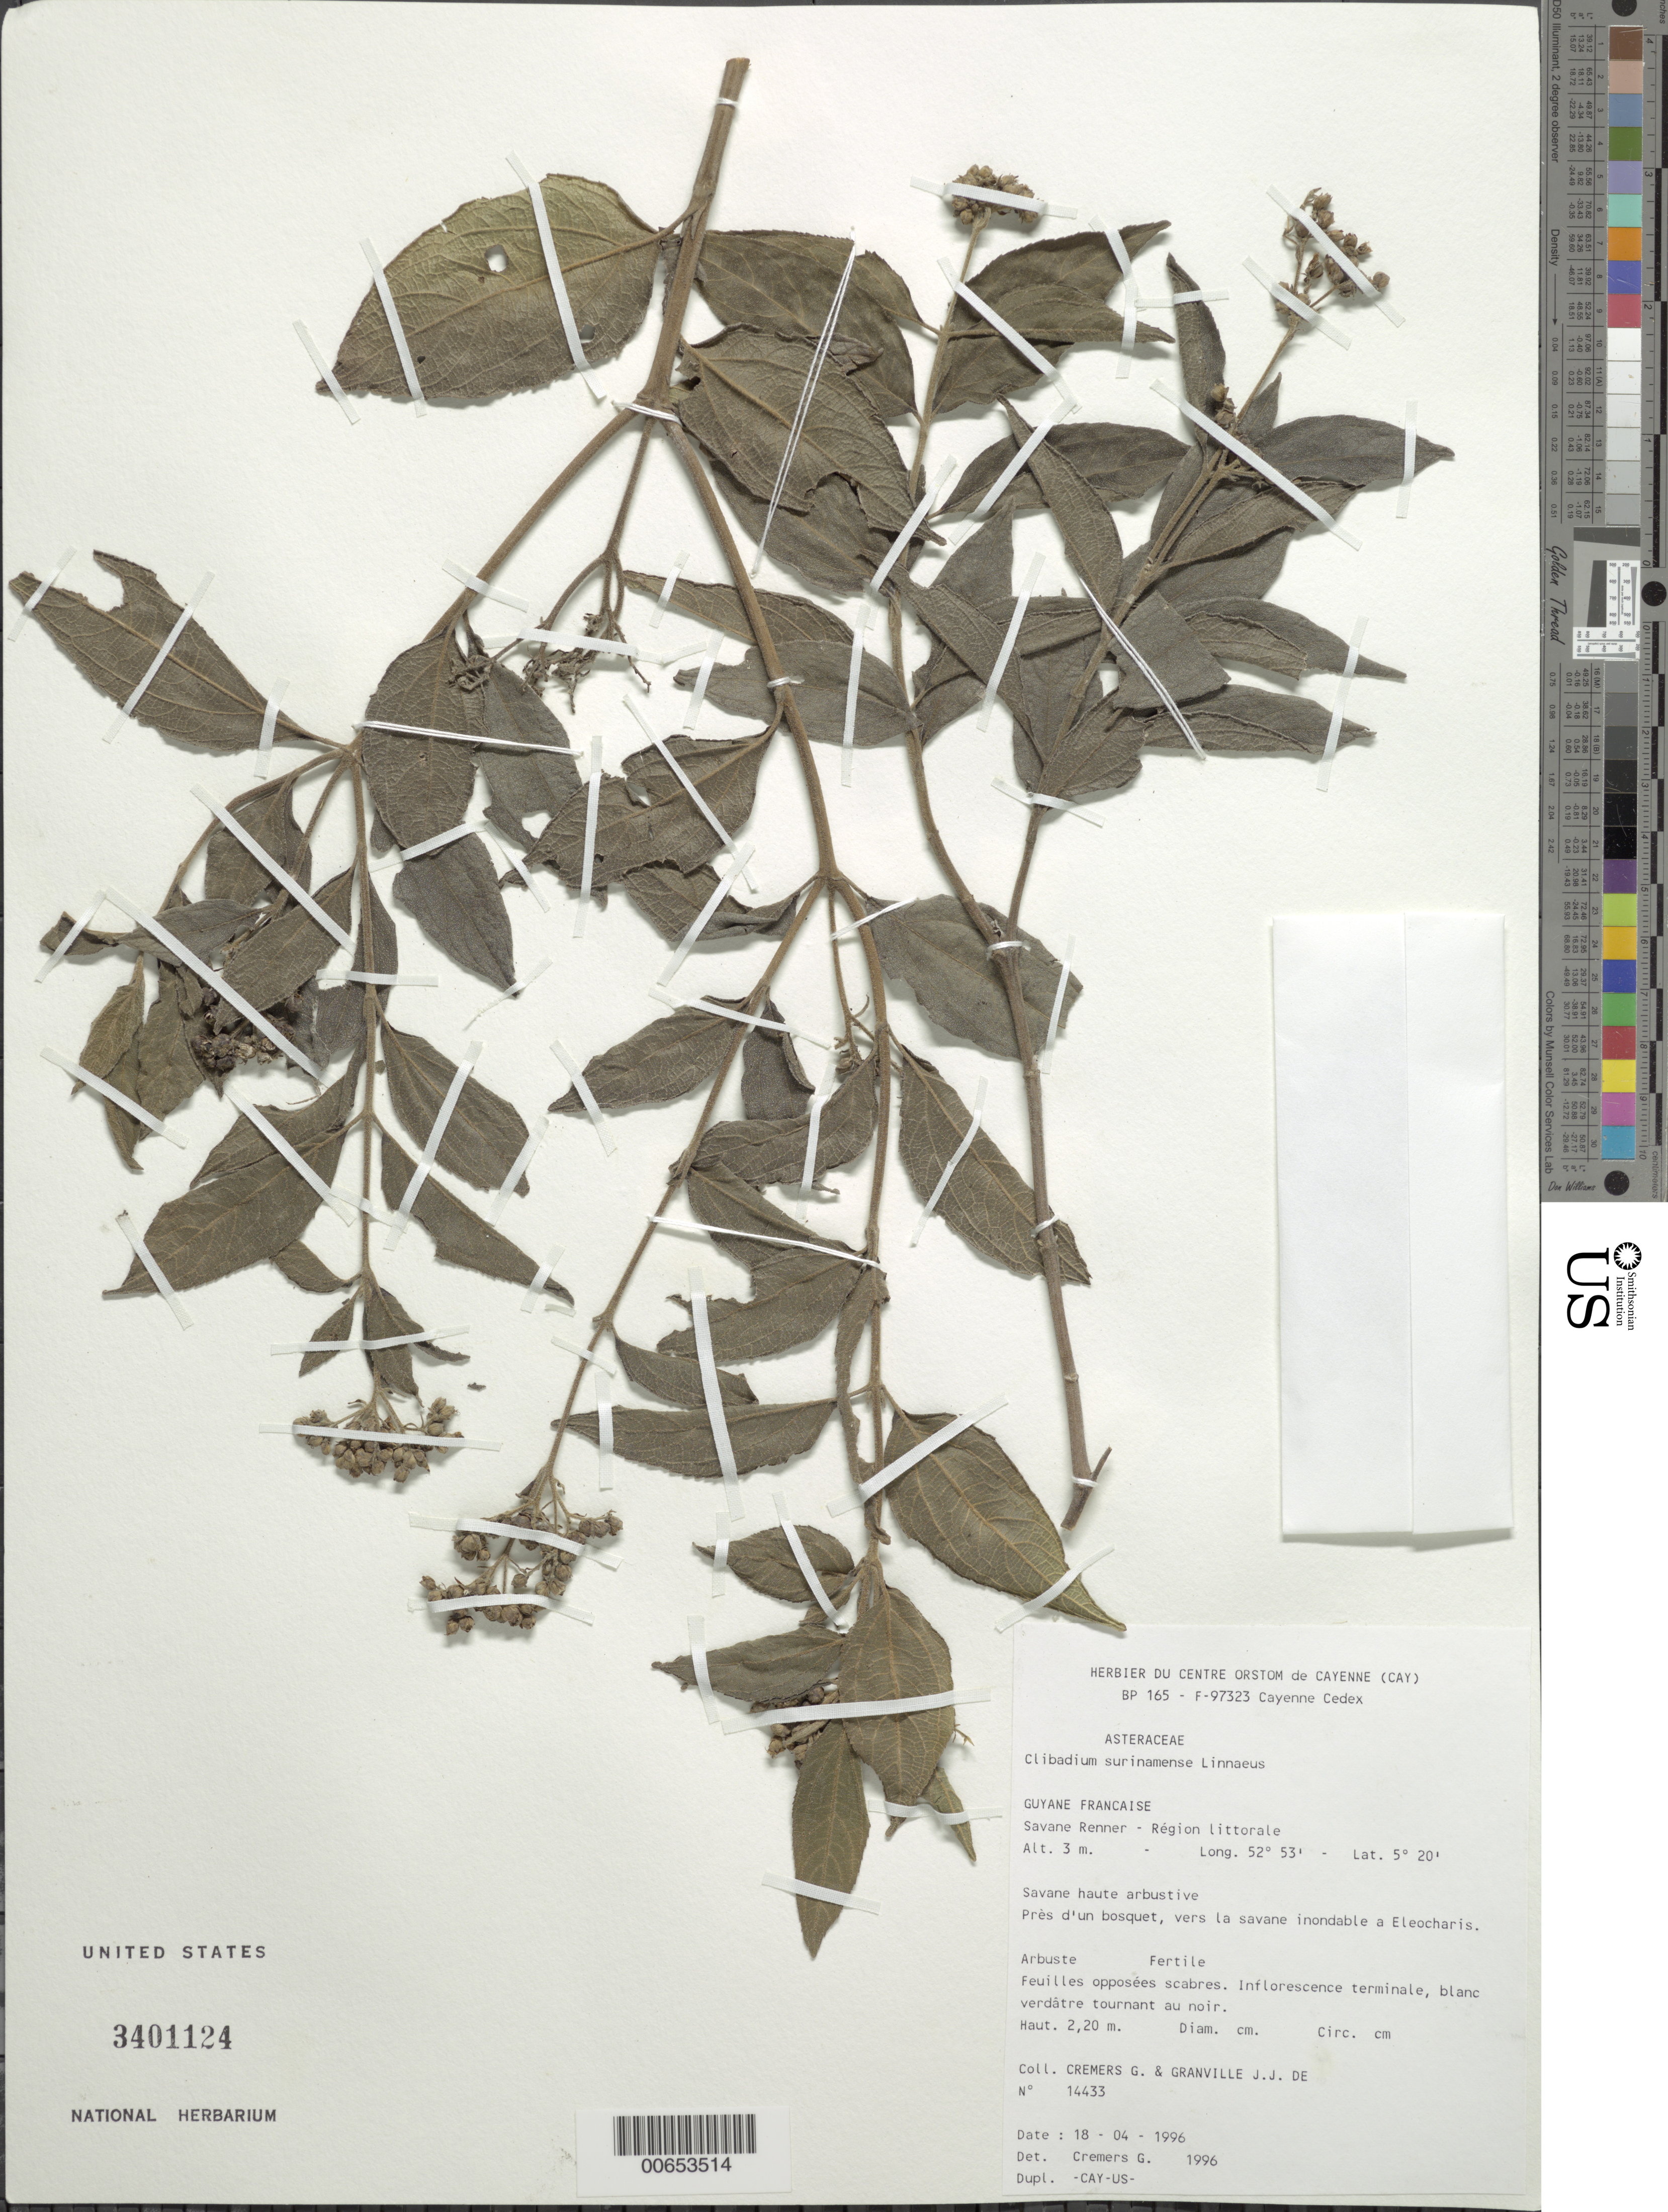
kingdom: Plantae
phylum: Tracheophyta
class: Magnoliopsida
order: Asterales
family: Asteraceae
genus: Clibadium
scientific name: Clibadium surinamense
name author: L.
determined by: Cremers, Georges A.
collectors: G. Cremers & J.-J. de Granville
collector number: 14433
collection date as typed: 18-Apr-96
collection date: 1996-04-18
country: French Guiana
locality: Savane Renner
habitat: Savane haute arbustive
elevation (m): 3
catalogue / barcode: US 3401124